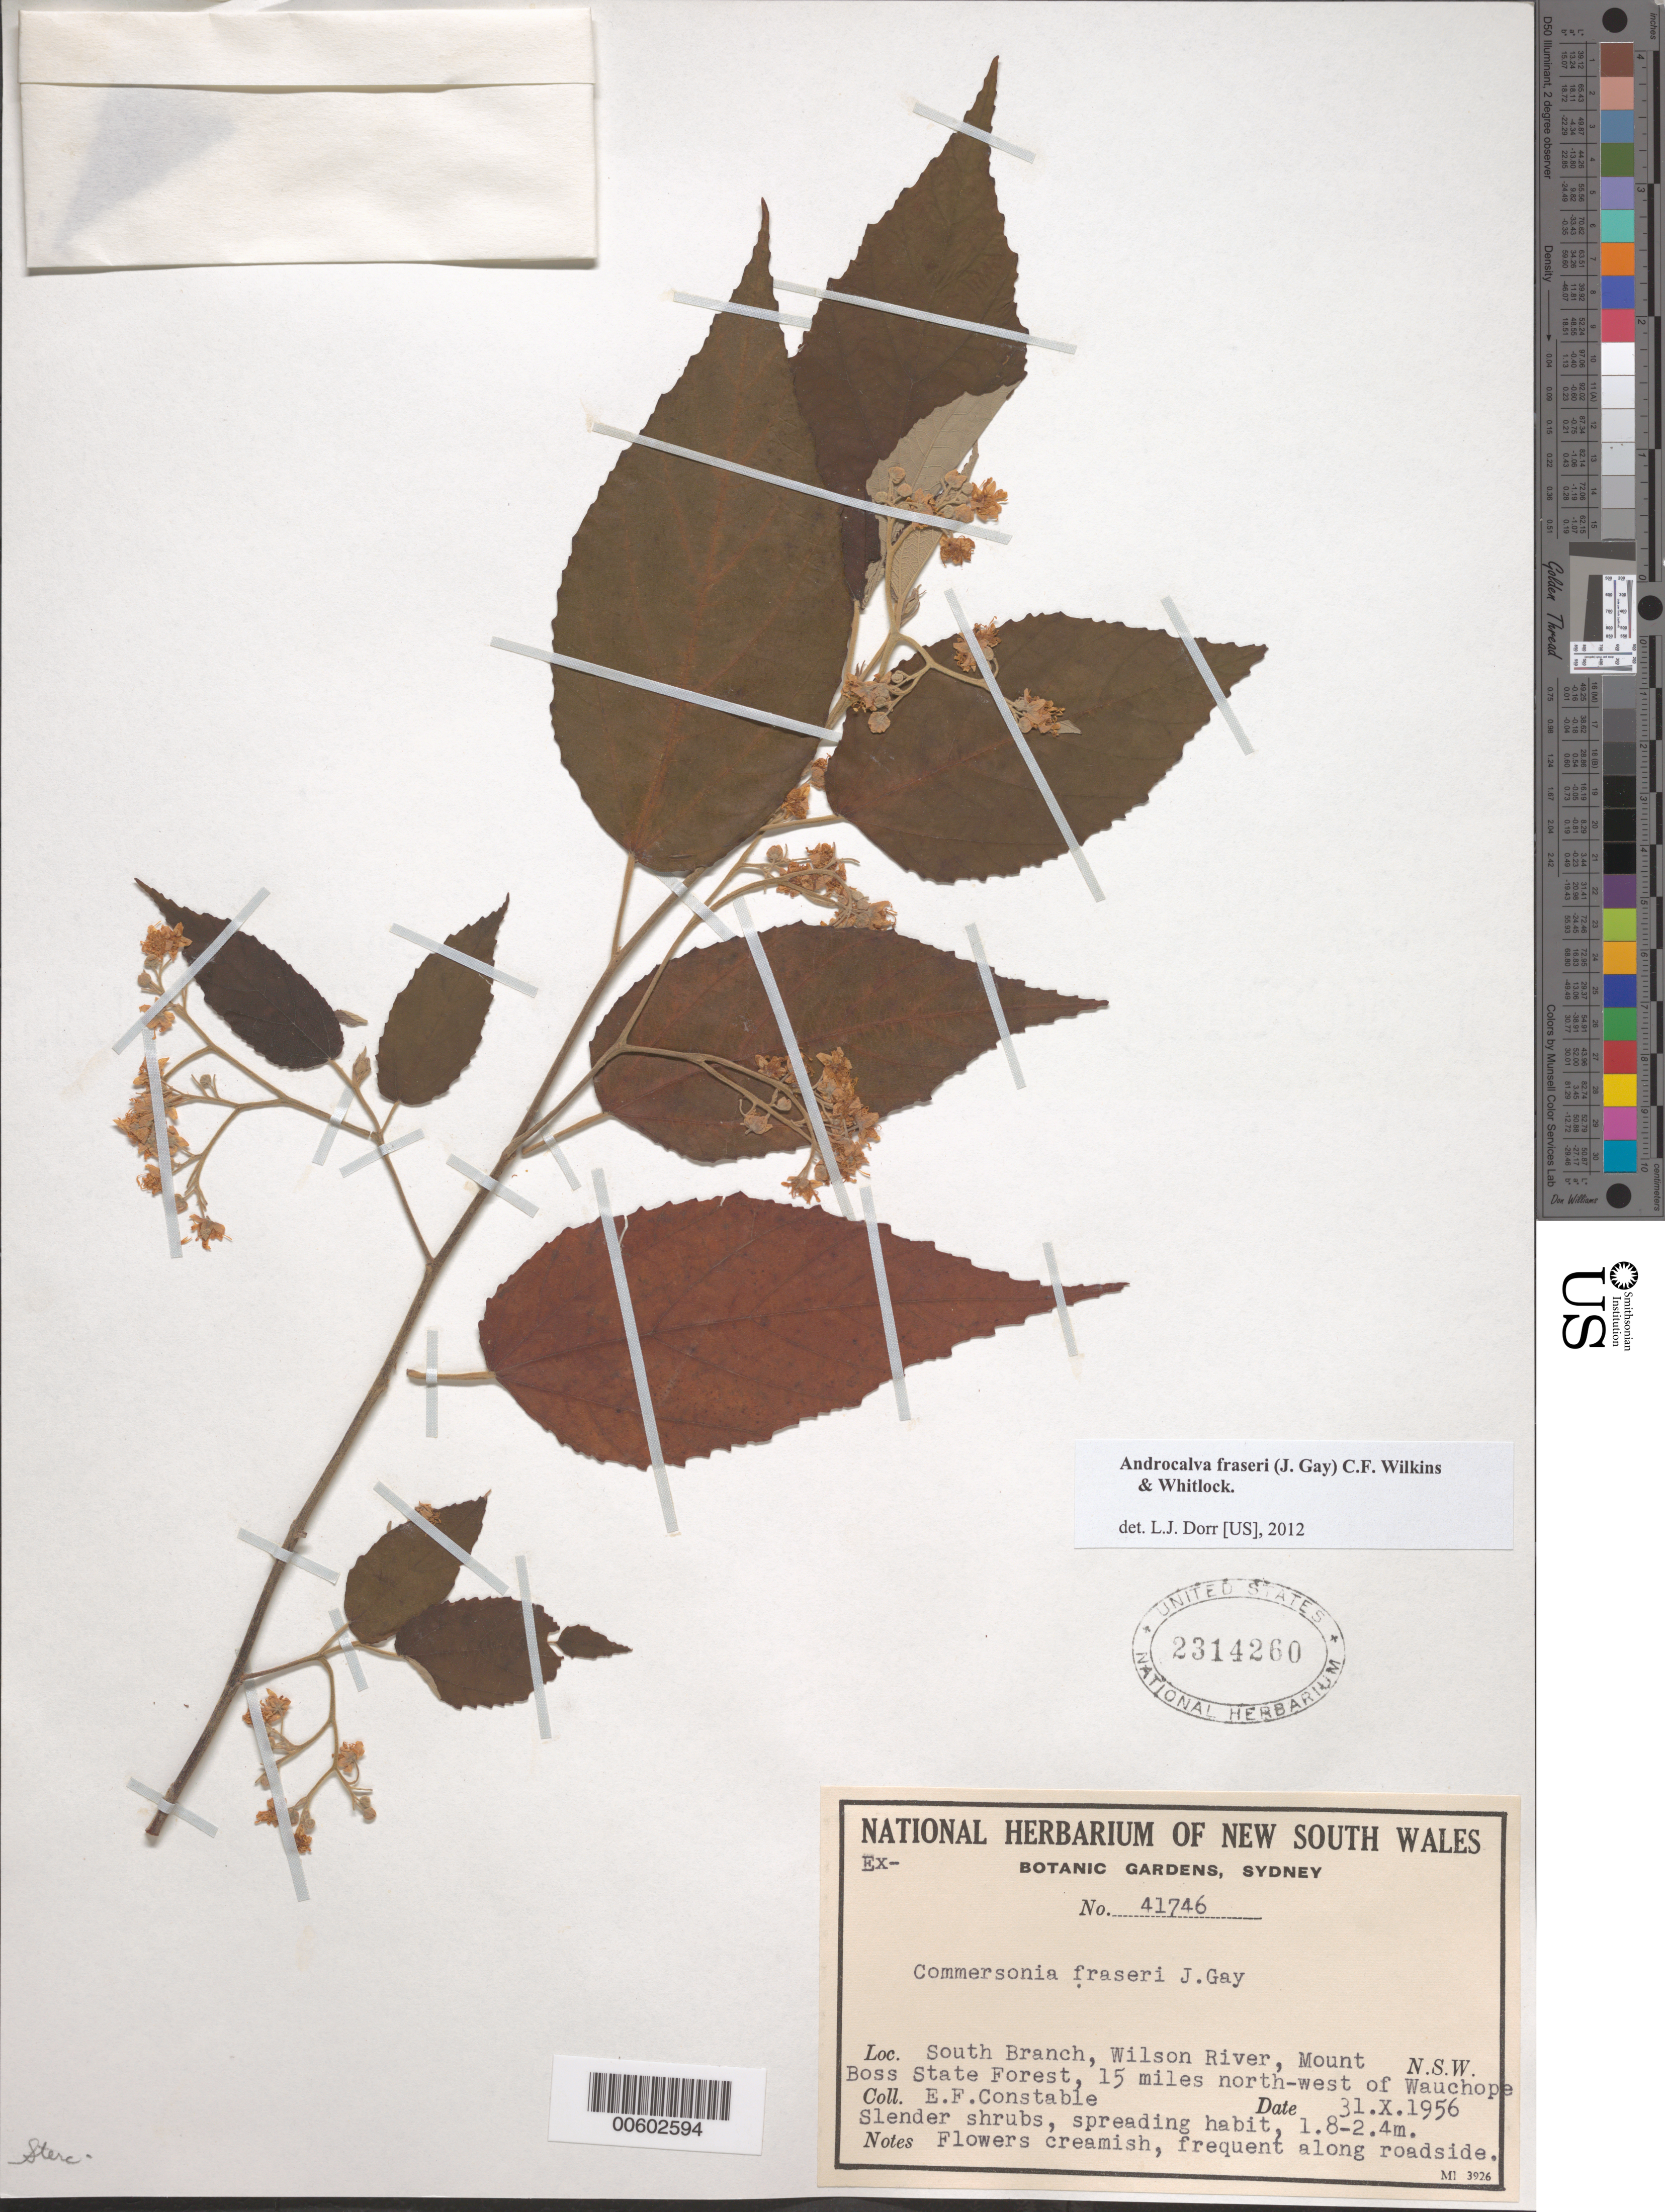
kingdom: Plantae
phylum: Tracheophyta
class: Magnoliopsida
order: Malvales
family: Malvaceae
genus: Commersonia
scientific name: Commersonia fraseri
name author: J. Gay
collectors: E. F. Constable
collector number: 41746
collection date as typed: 31 Oct 1956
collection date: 1956-10-31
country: Australia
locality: South Branch, Wilson River, Mount Boss State Forest, 15 miles NW of Wauchope.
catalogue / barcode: US 2314260